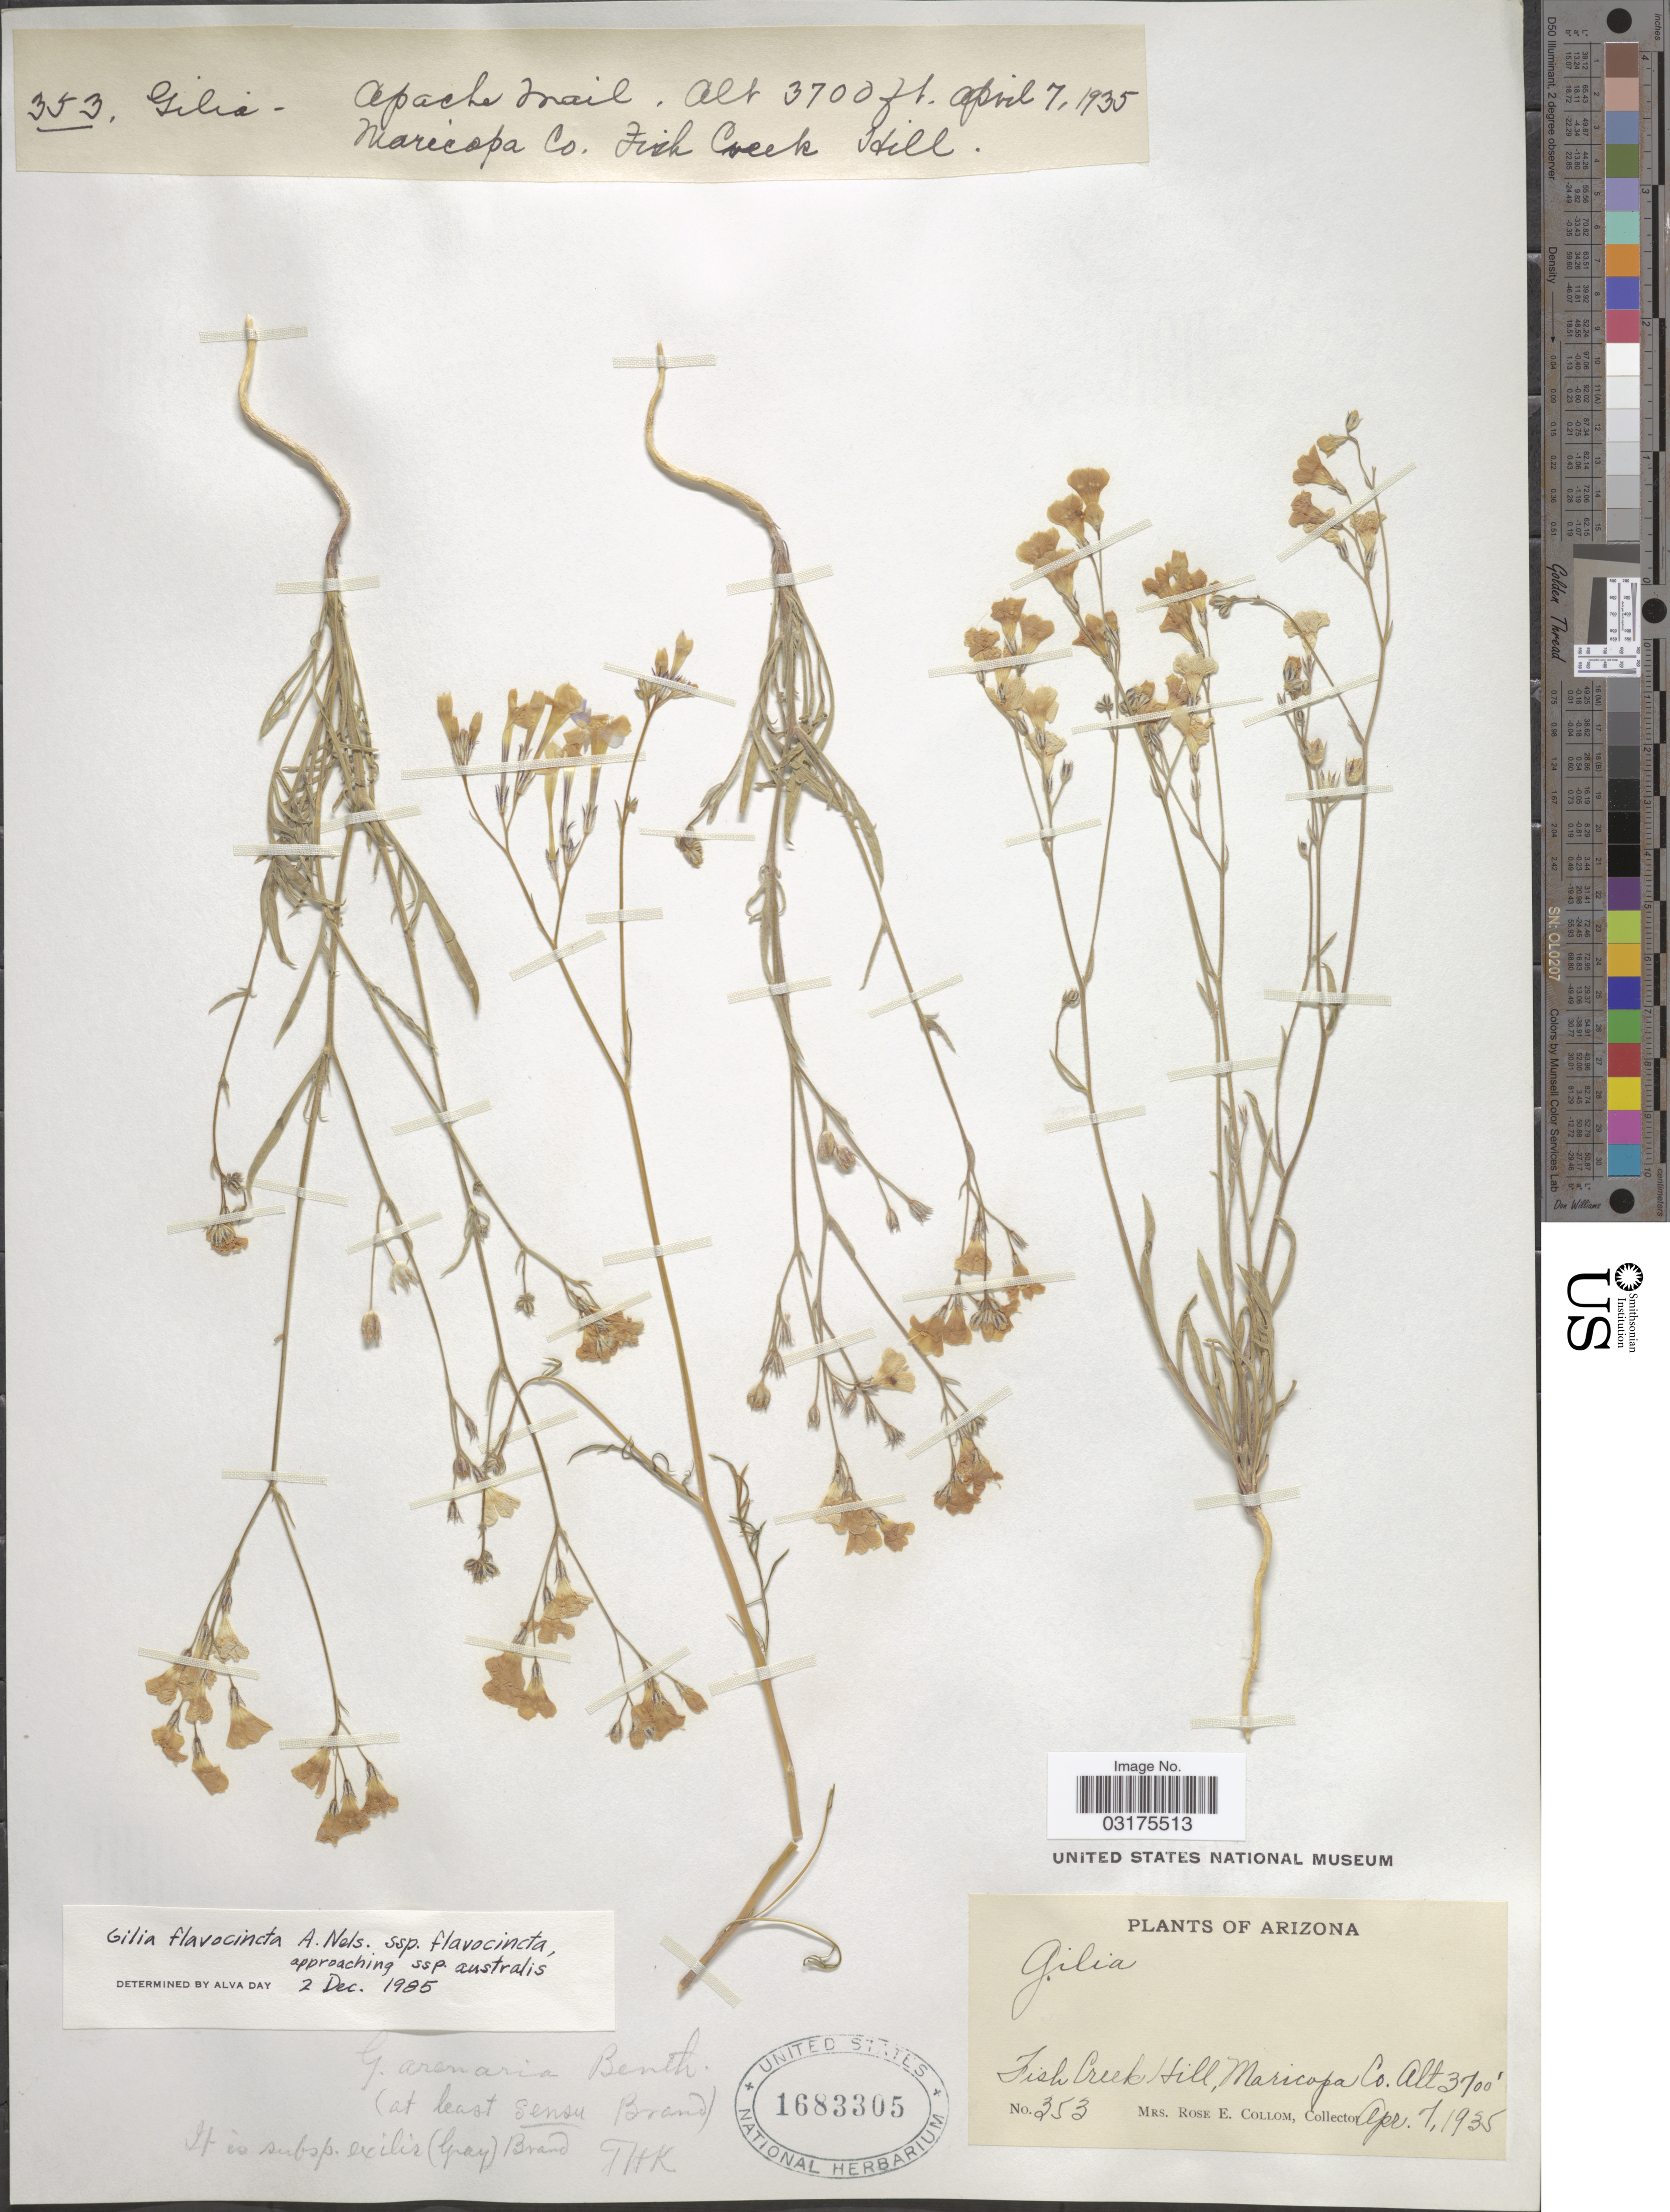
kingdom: Plantae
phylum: Tracheophyta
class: Magnoliopsida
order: Ericales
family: Polemoniaceae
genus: Gilia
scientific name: Gilia flavocincta subsp. australis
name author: A. Nelson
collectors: R. E. Collom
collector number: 353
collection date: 1935-04-07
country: United States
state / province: Arizona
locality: Fish Creek Hill, Maricopa Co.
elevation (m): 1128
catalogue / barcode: US 1683305